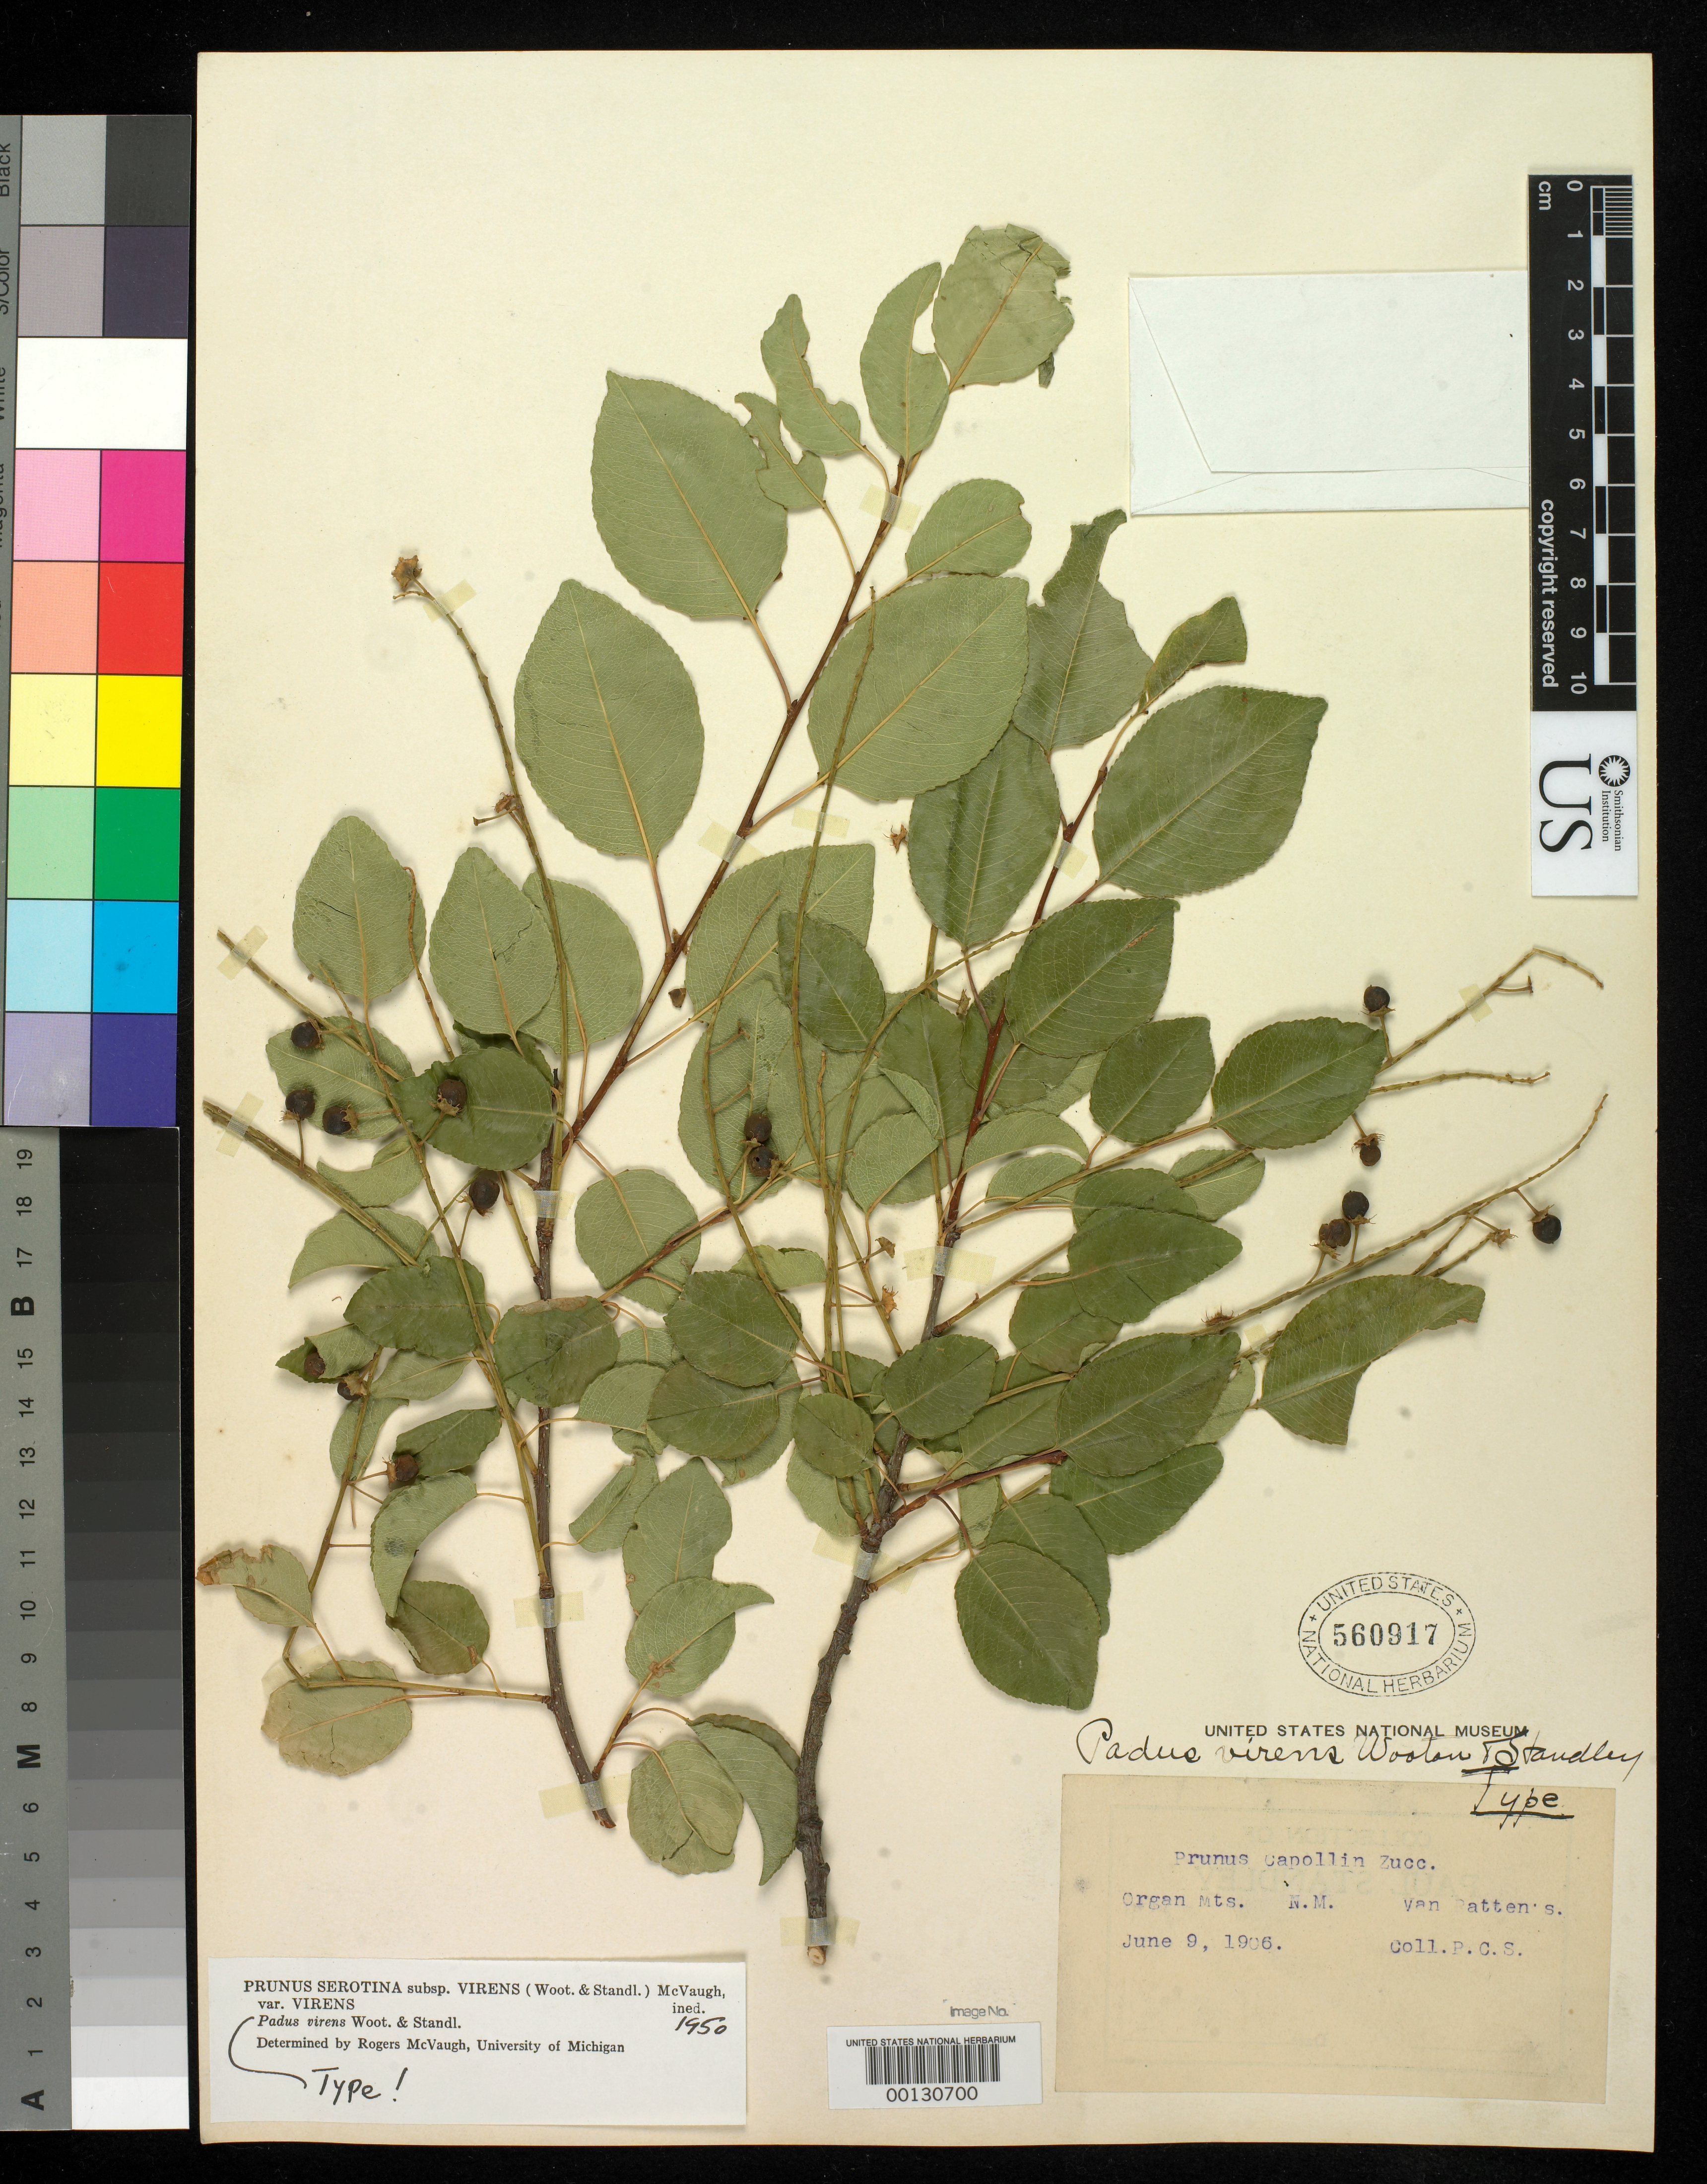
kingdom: Plantae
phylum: Tracheophyta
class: Magnoliopsida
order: Rosales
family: Rosaceae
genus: Padus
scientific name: Padus virens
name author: Wooton & Standl.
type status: Holotype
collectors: P. C. Standley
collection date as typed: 09 Jun 1906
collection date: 1906-06-09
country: United States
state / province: New Mexico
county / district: Dona Ana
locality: Van Pattenscamp, Organ Mts.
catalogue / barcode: US 560917